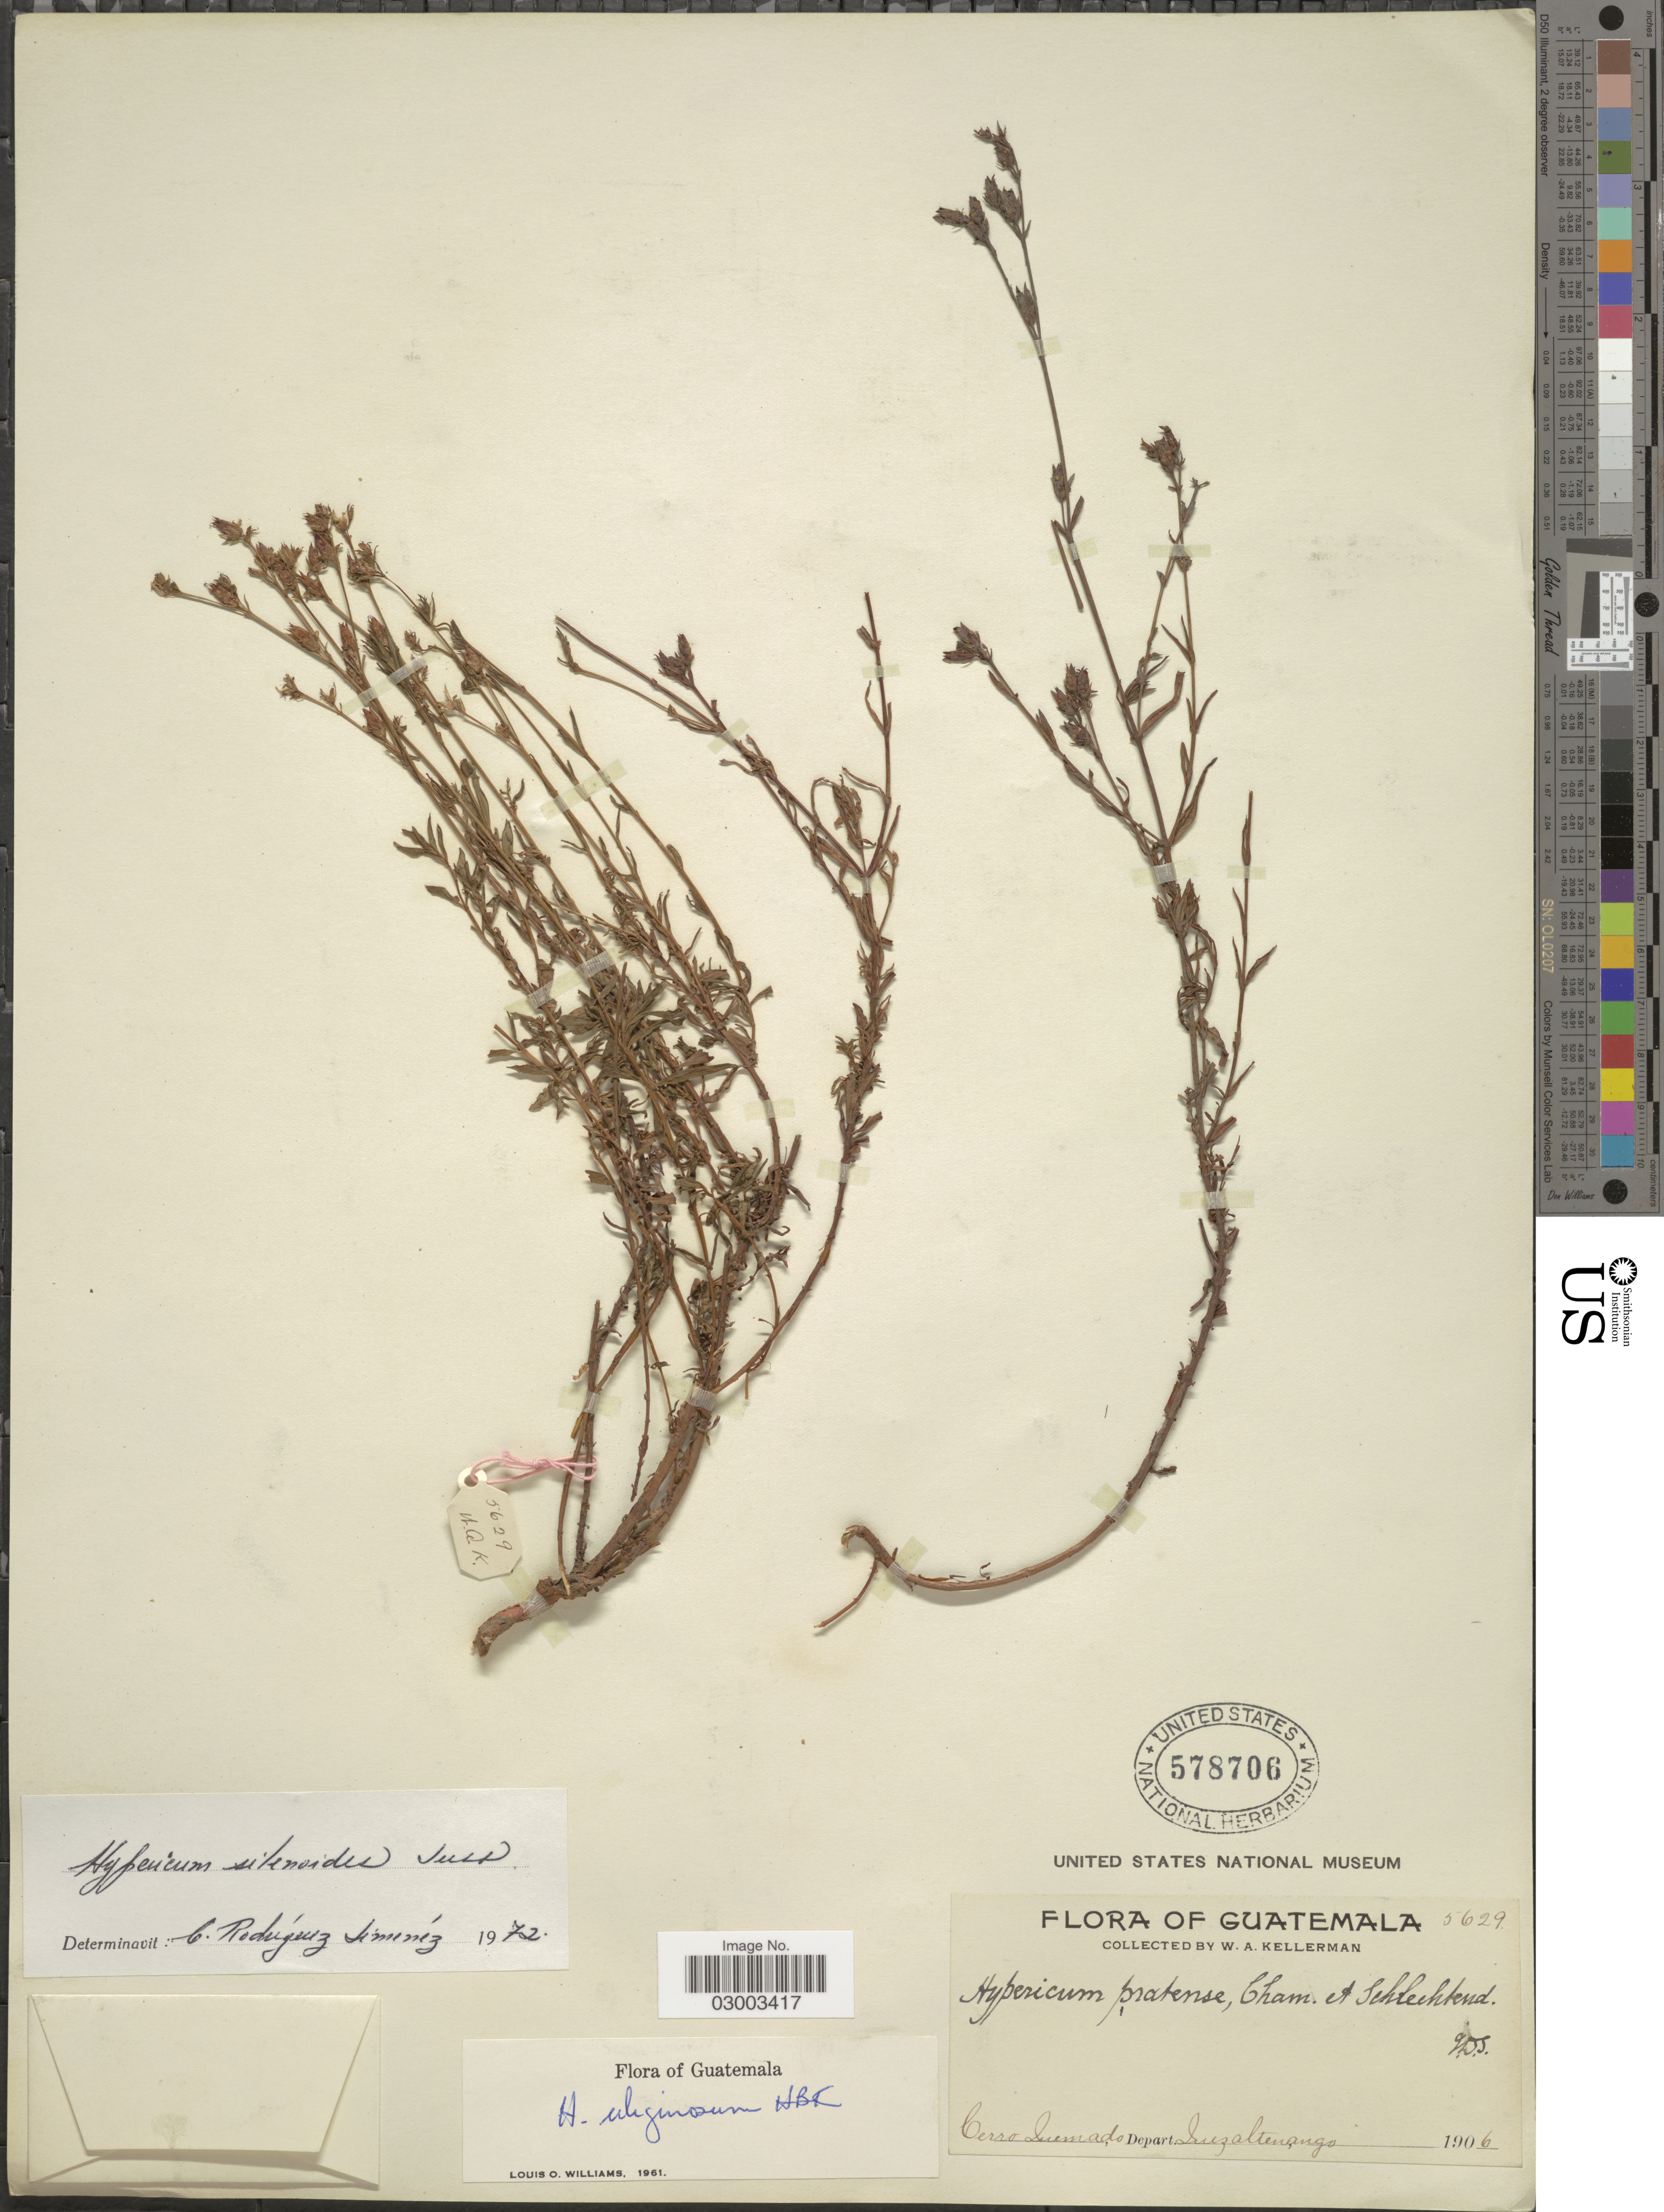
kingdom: Plantae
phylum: Tracheophyta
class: Magnoliopsida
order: Malpighiales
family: Hypericaceae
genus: Hypericum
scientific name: Hypericum silenoides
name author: Juss.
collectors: W. Kellerman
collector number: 5629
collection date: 1906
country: Guatemala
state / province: Guatemala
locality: Cerro Quemado. Depart. Guatemala.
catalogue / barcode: US 578706